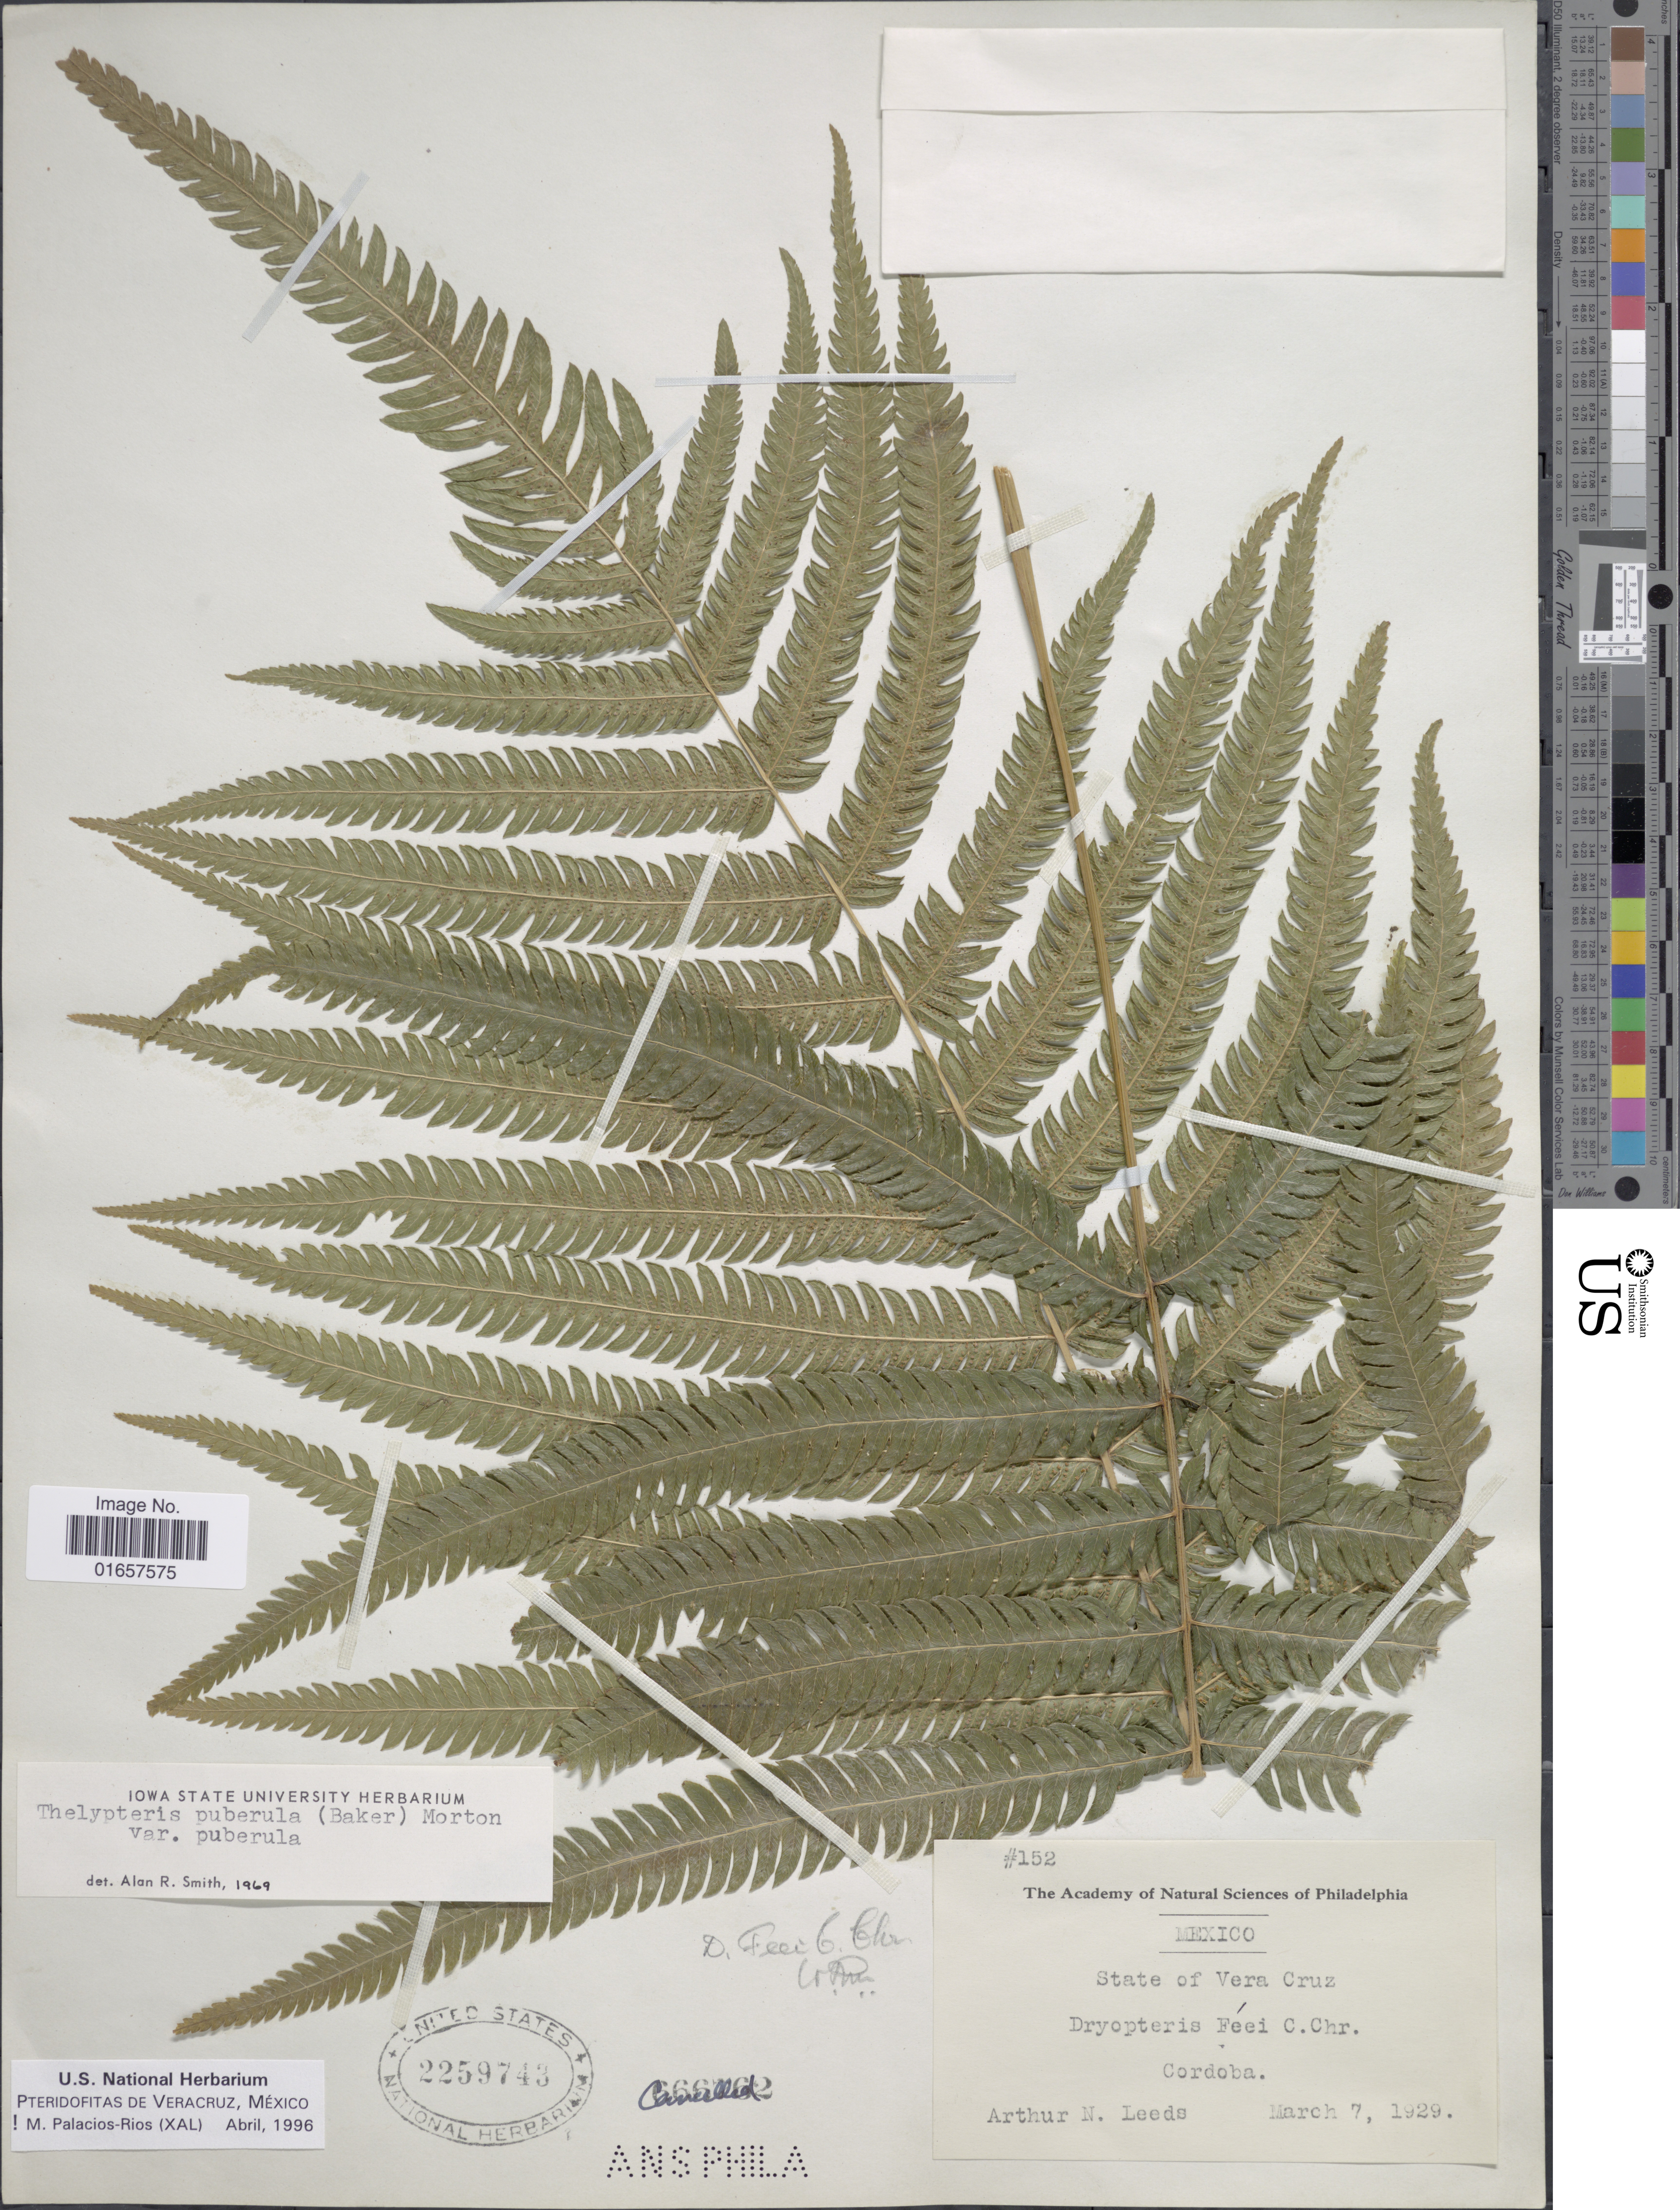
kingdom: Plantae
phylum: Tracheophyta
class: Polypodiopsida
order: Polypodiales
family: Thelypteridaceae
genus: Christella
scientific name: Christella puberula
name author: (Baker) Á. Löve & D. Löve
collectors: A. N. Leeds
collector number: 152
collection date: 1929-03-07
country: Mexico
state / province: Veracruz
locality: Mexico, Cordoba.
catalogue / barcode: US 2259743